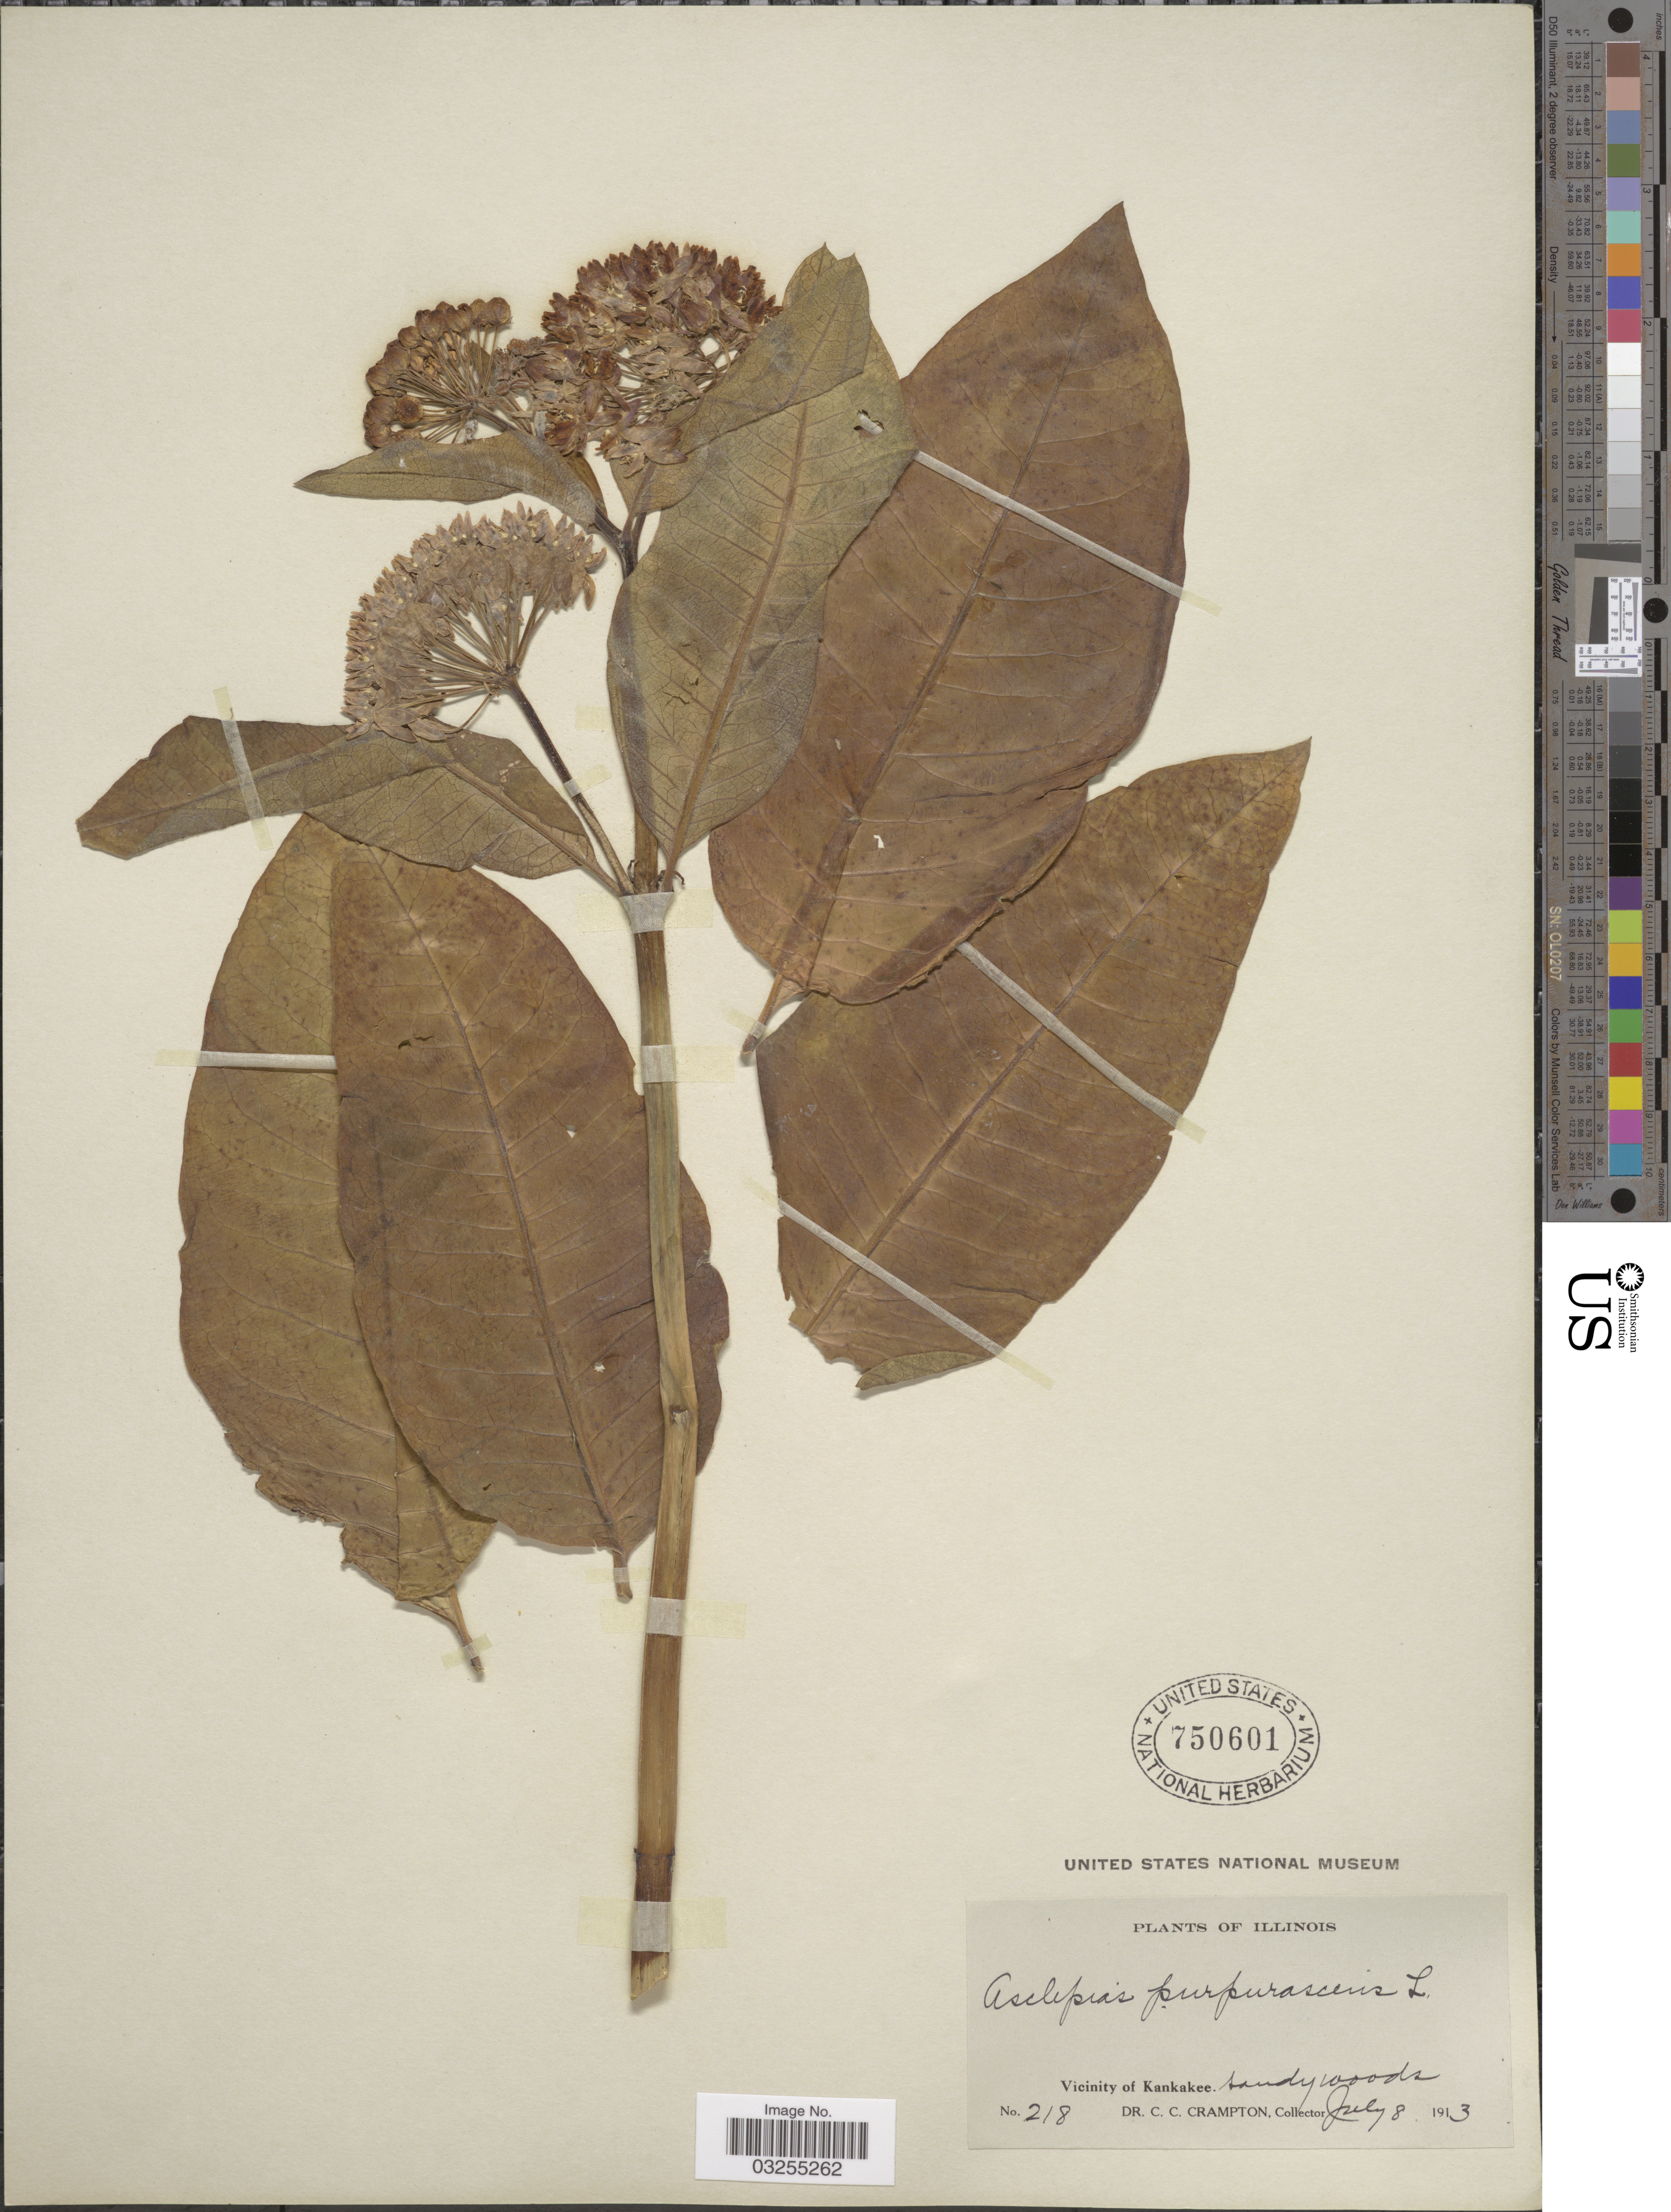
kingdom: Plantae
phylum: Tracheophyta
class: Magnoliopsida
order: Gentianales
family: Apocynaceae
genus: Asclepias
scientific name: Asclepias purpurascens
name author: L.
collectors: C. Crampton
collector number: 218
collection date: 1913-07-08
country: United States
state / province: Illinois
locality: Vicinity of Kankakee.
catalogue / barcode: US 750601